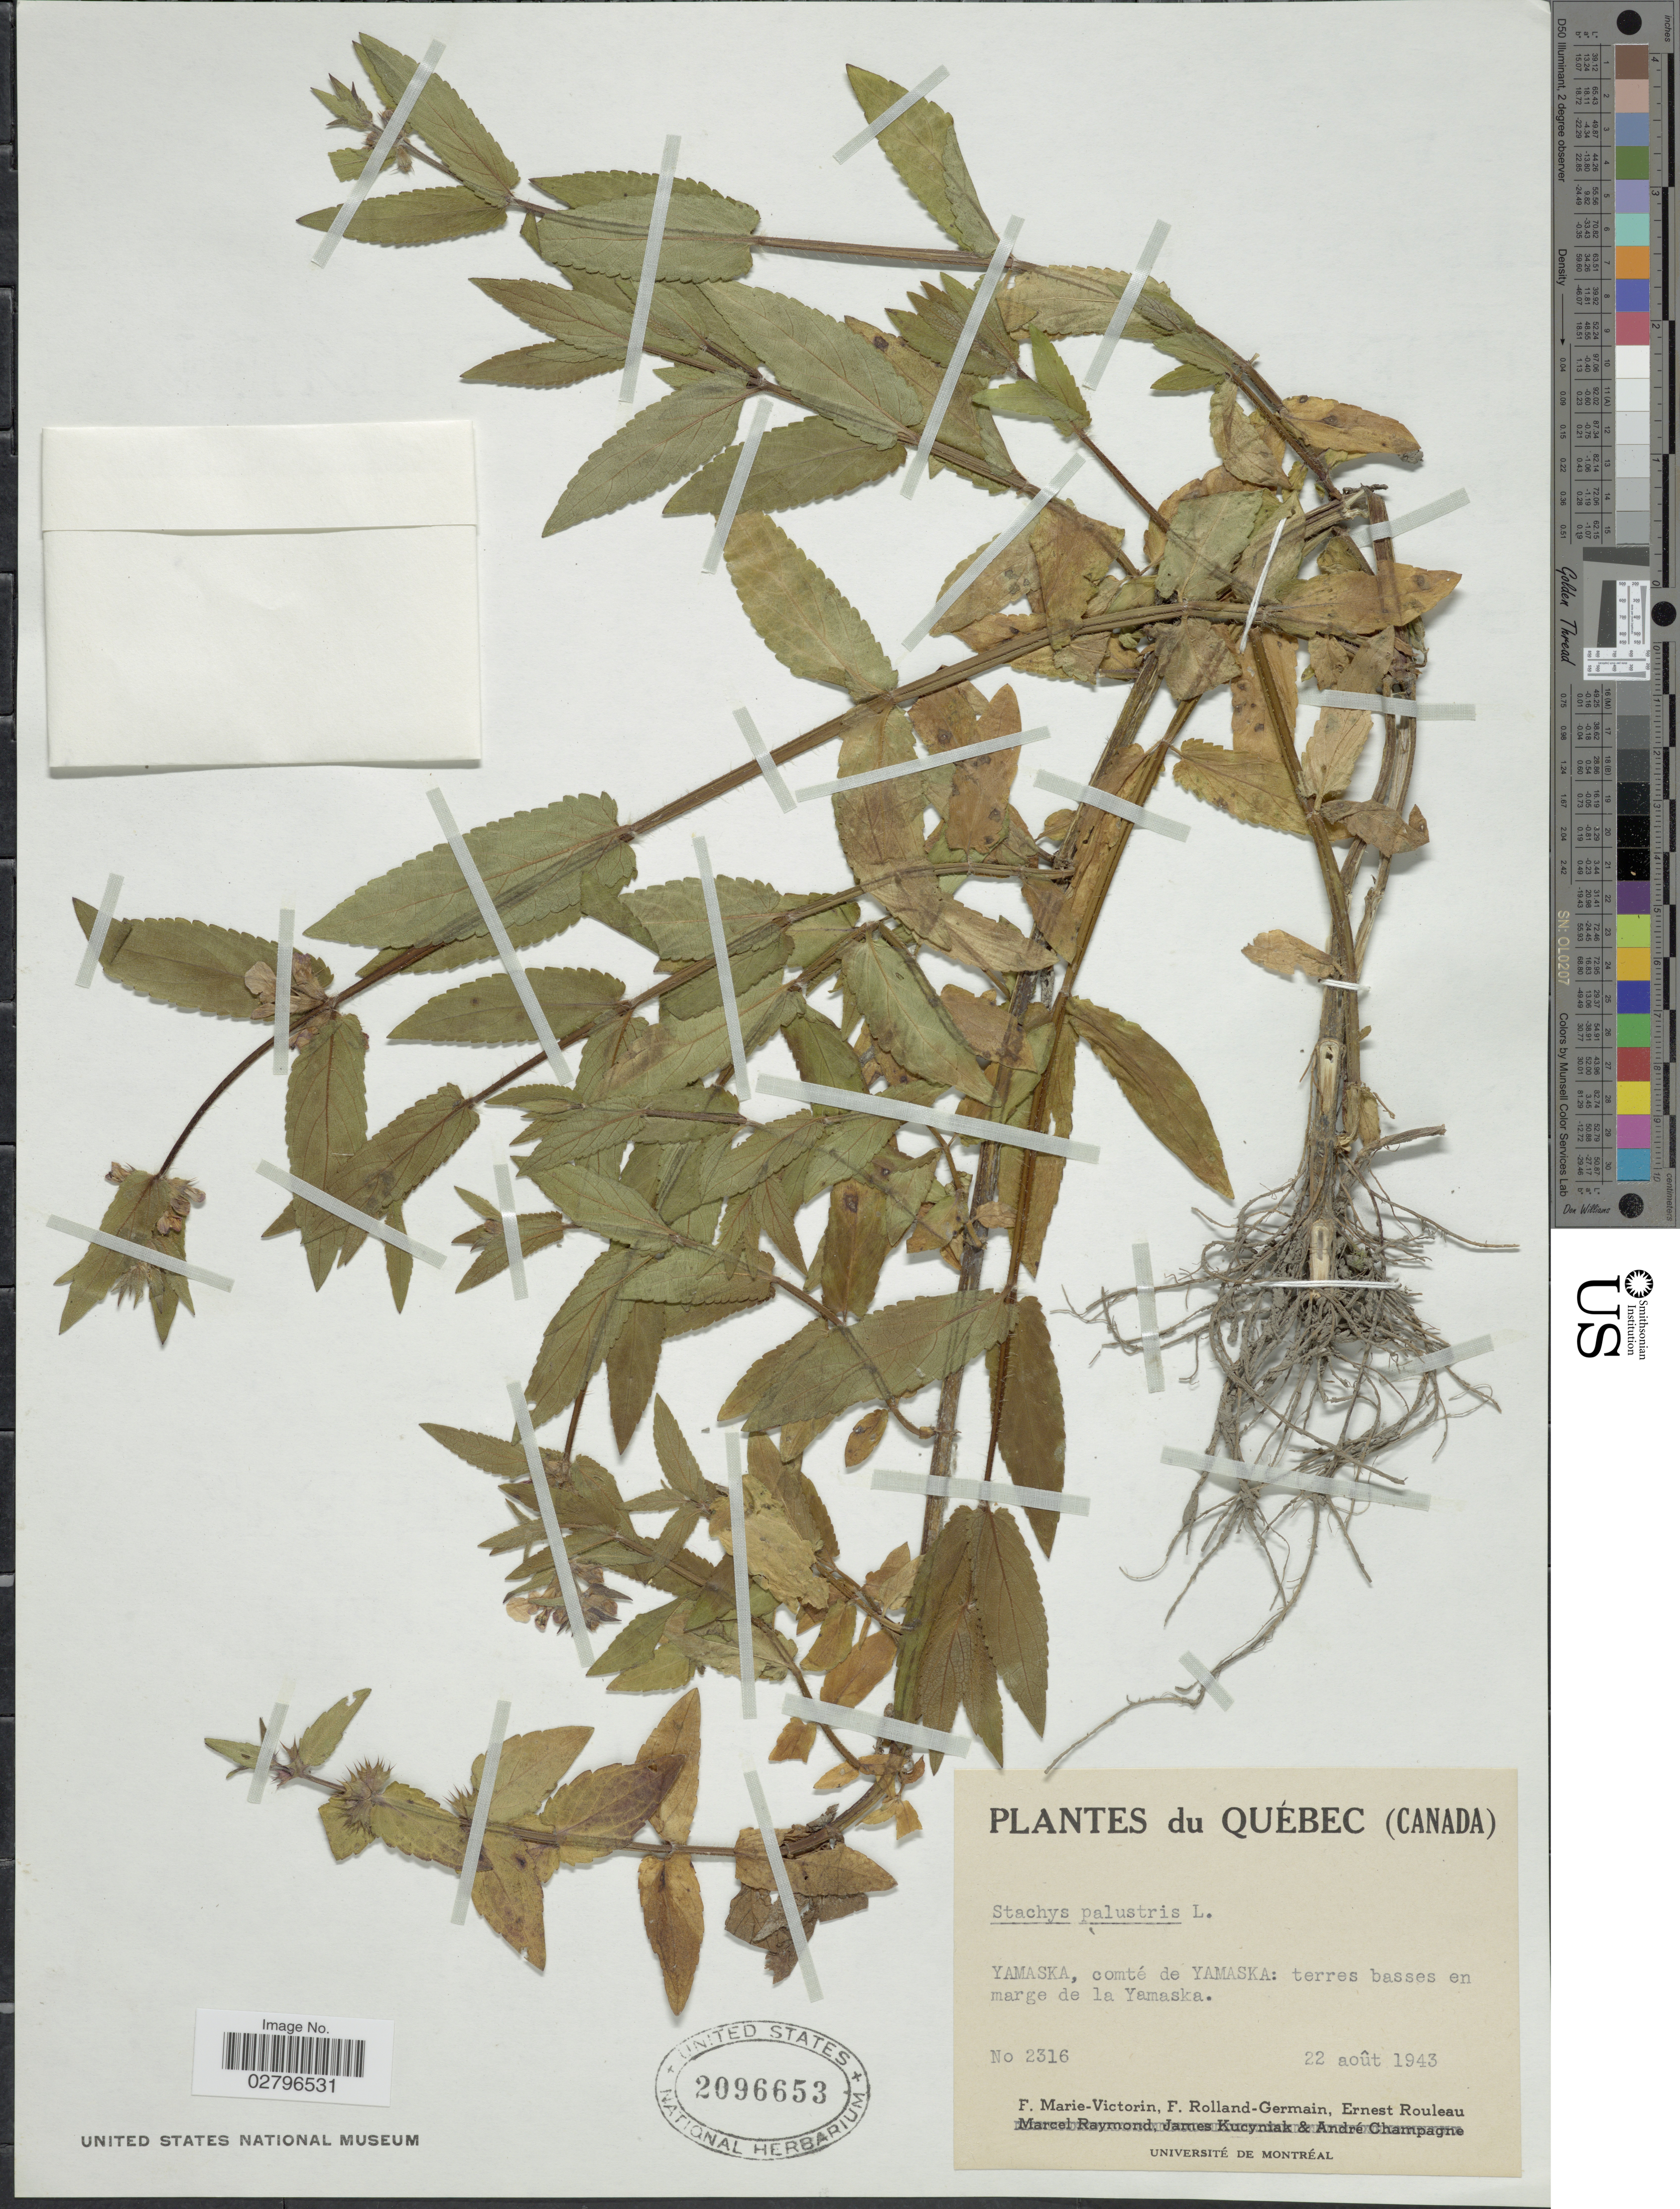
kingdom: Plantae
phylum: Tracheophyta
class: Magnoliopsida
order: Lamiales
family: Lamiaceae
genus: Stachys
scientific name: Stachys palustris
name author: L.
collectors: F. Marie-Victorin, Rolland-Germain & J. Rouleau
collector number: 2316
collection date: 1943-08-22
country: Canada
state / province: Quebec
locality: Yamaska, comté de Yamaska: terres basses en marge de la Yamaska.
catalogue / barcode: US 2096653